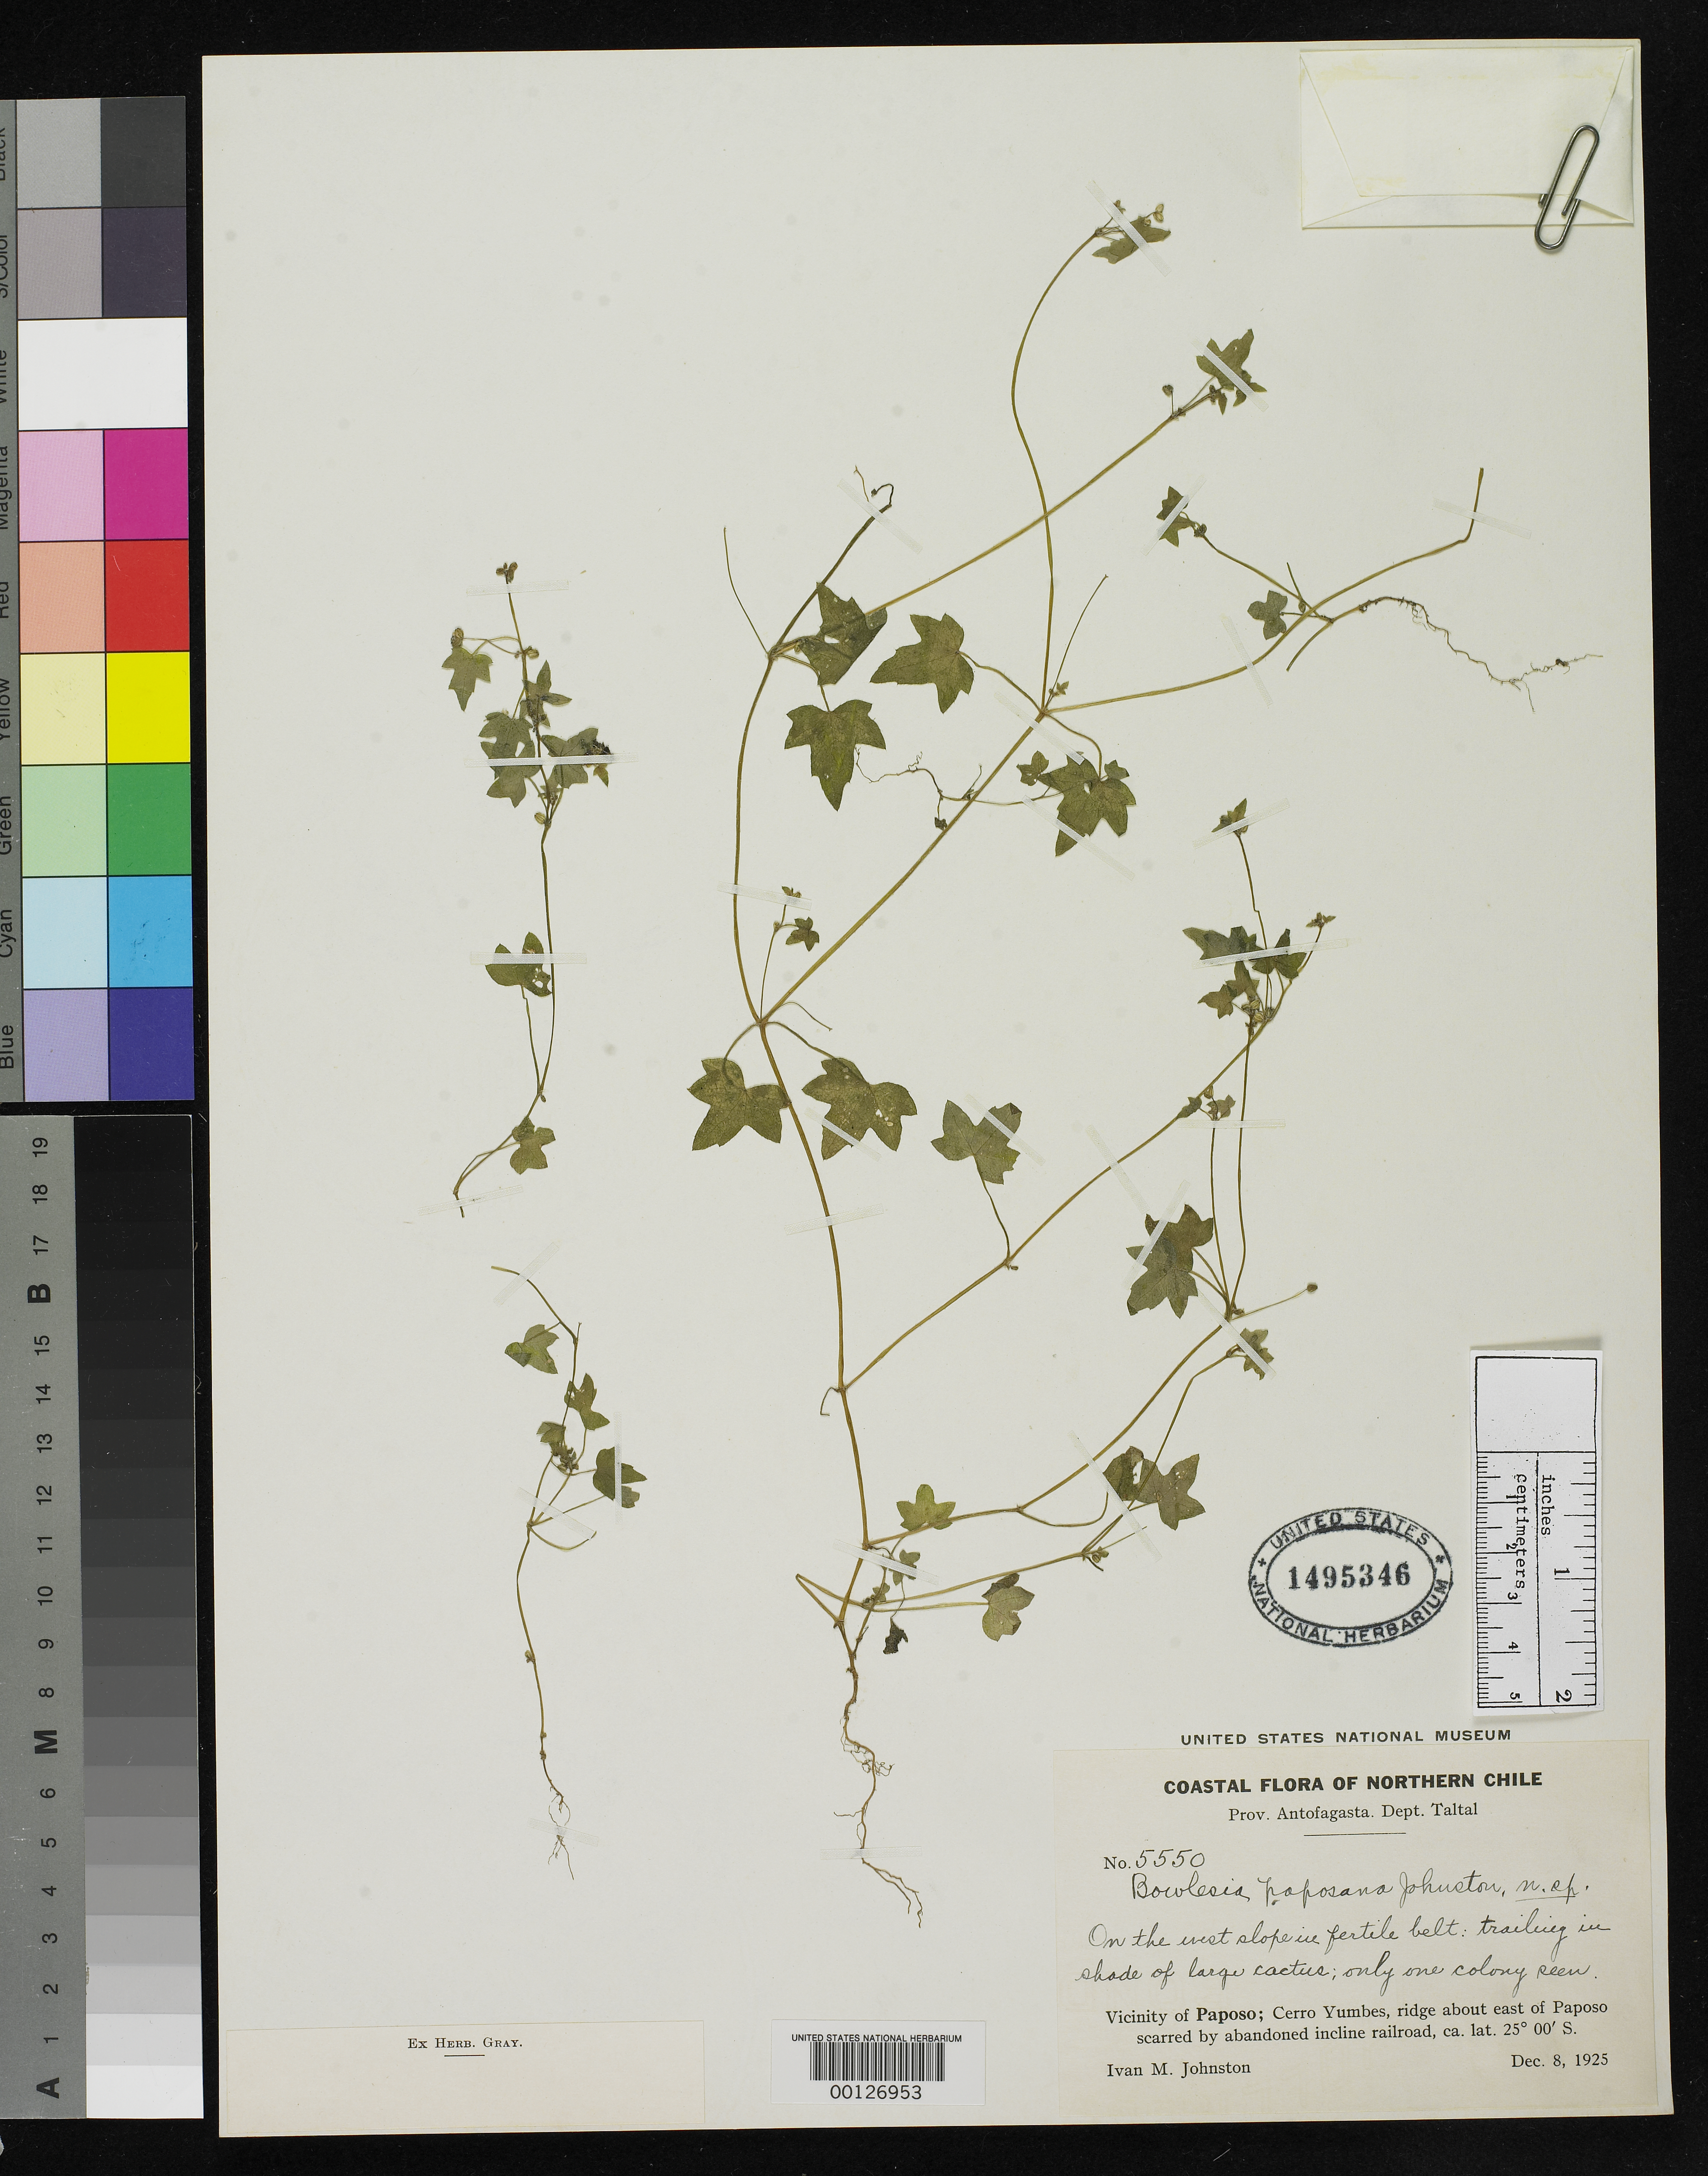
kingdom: Plantae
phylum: Tracheophyta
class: Magnoliopsida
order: Apiales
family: Apiaceae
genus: Bowlesia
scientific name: Bowlesia paposana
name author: I.M. Johnst.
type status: Isotype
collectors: I.M. Johnston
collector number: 5550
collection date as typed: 08 Dec 1925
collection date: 1925-12-08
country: Chile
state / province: Antofagasta (II)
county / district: Taltal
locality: W slope of Cerro Yumbes, E of Paposo.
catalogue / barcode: US 1495346